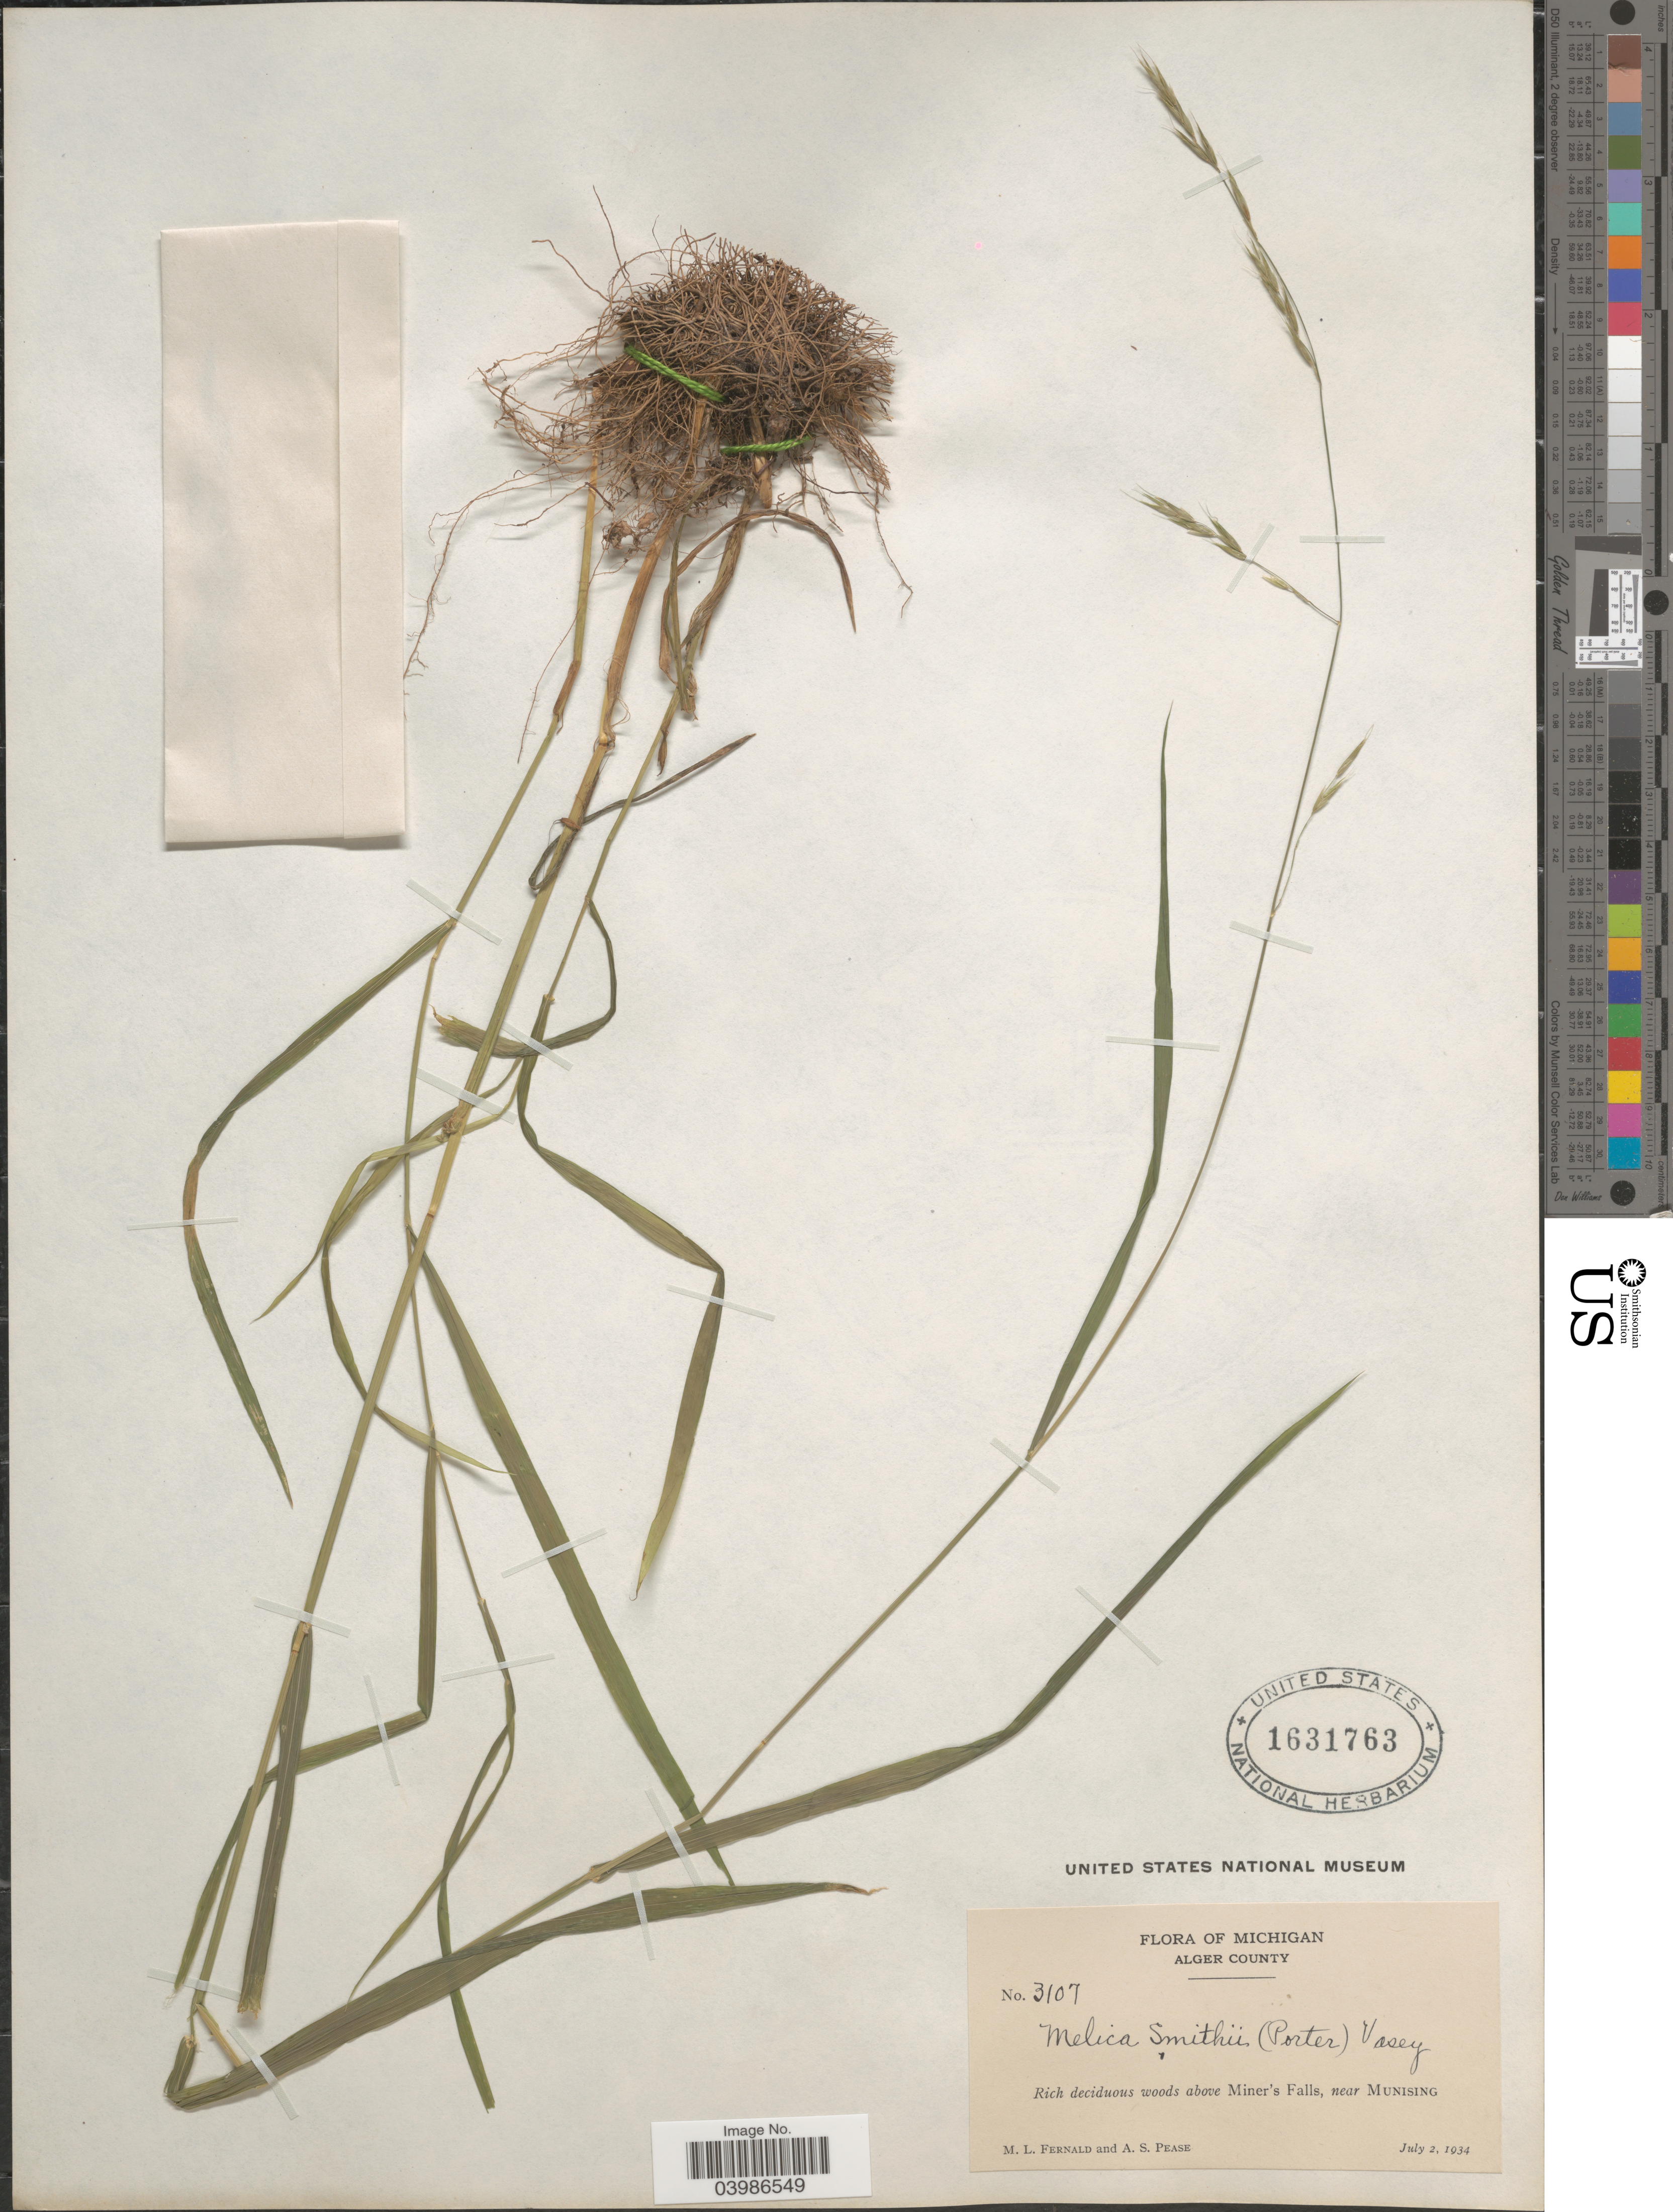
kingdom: Plantae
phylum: Tracheophyta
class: Liliopsida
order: Poales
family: Poaceae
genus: Melica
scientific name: Melica smithii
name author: (Porter ex A. Gray) Vasey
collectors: M. L. Fernald & A. S. Pease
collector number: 3107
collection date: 1934-07-02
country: United States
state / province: Michigan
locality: Alger County. Above Miner's Falls, near Munising.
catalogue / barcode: US 1631763